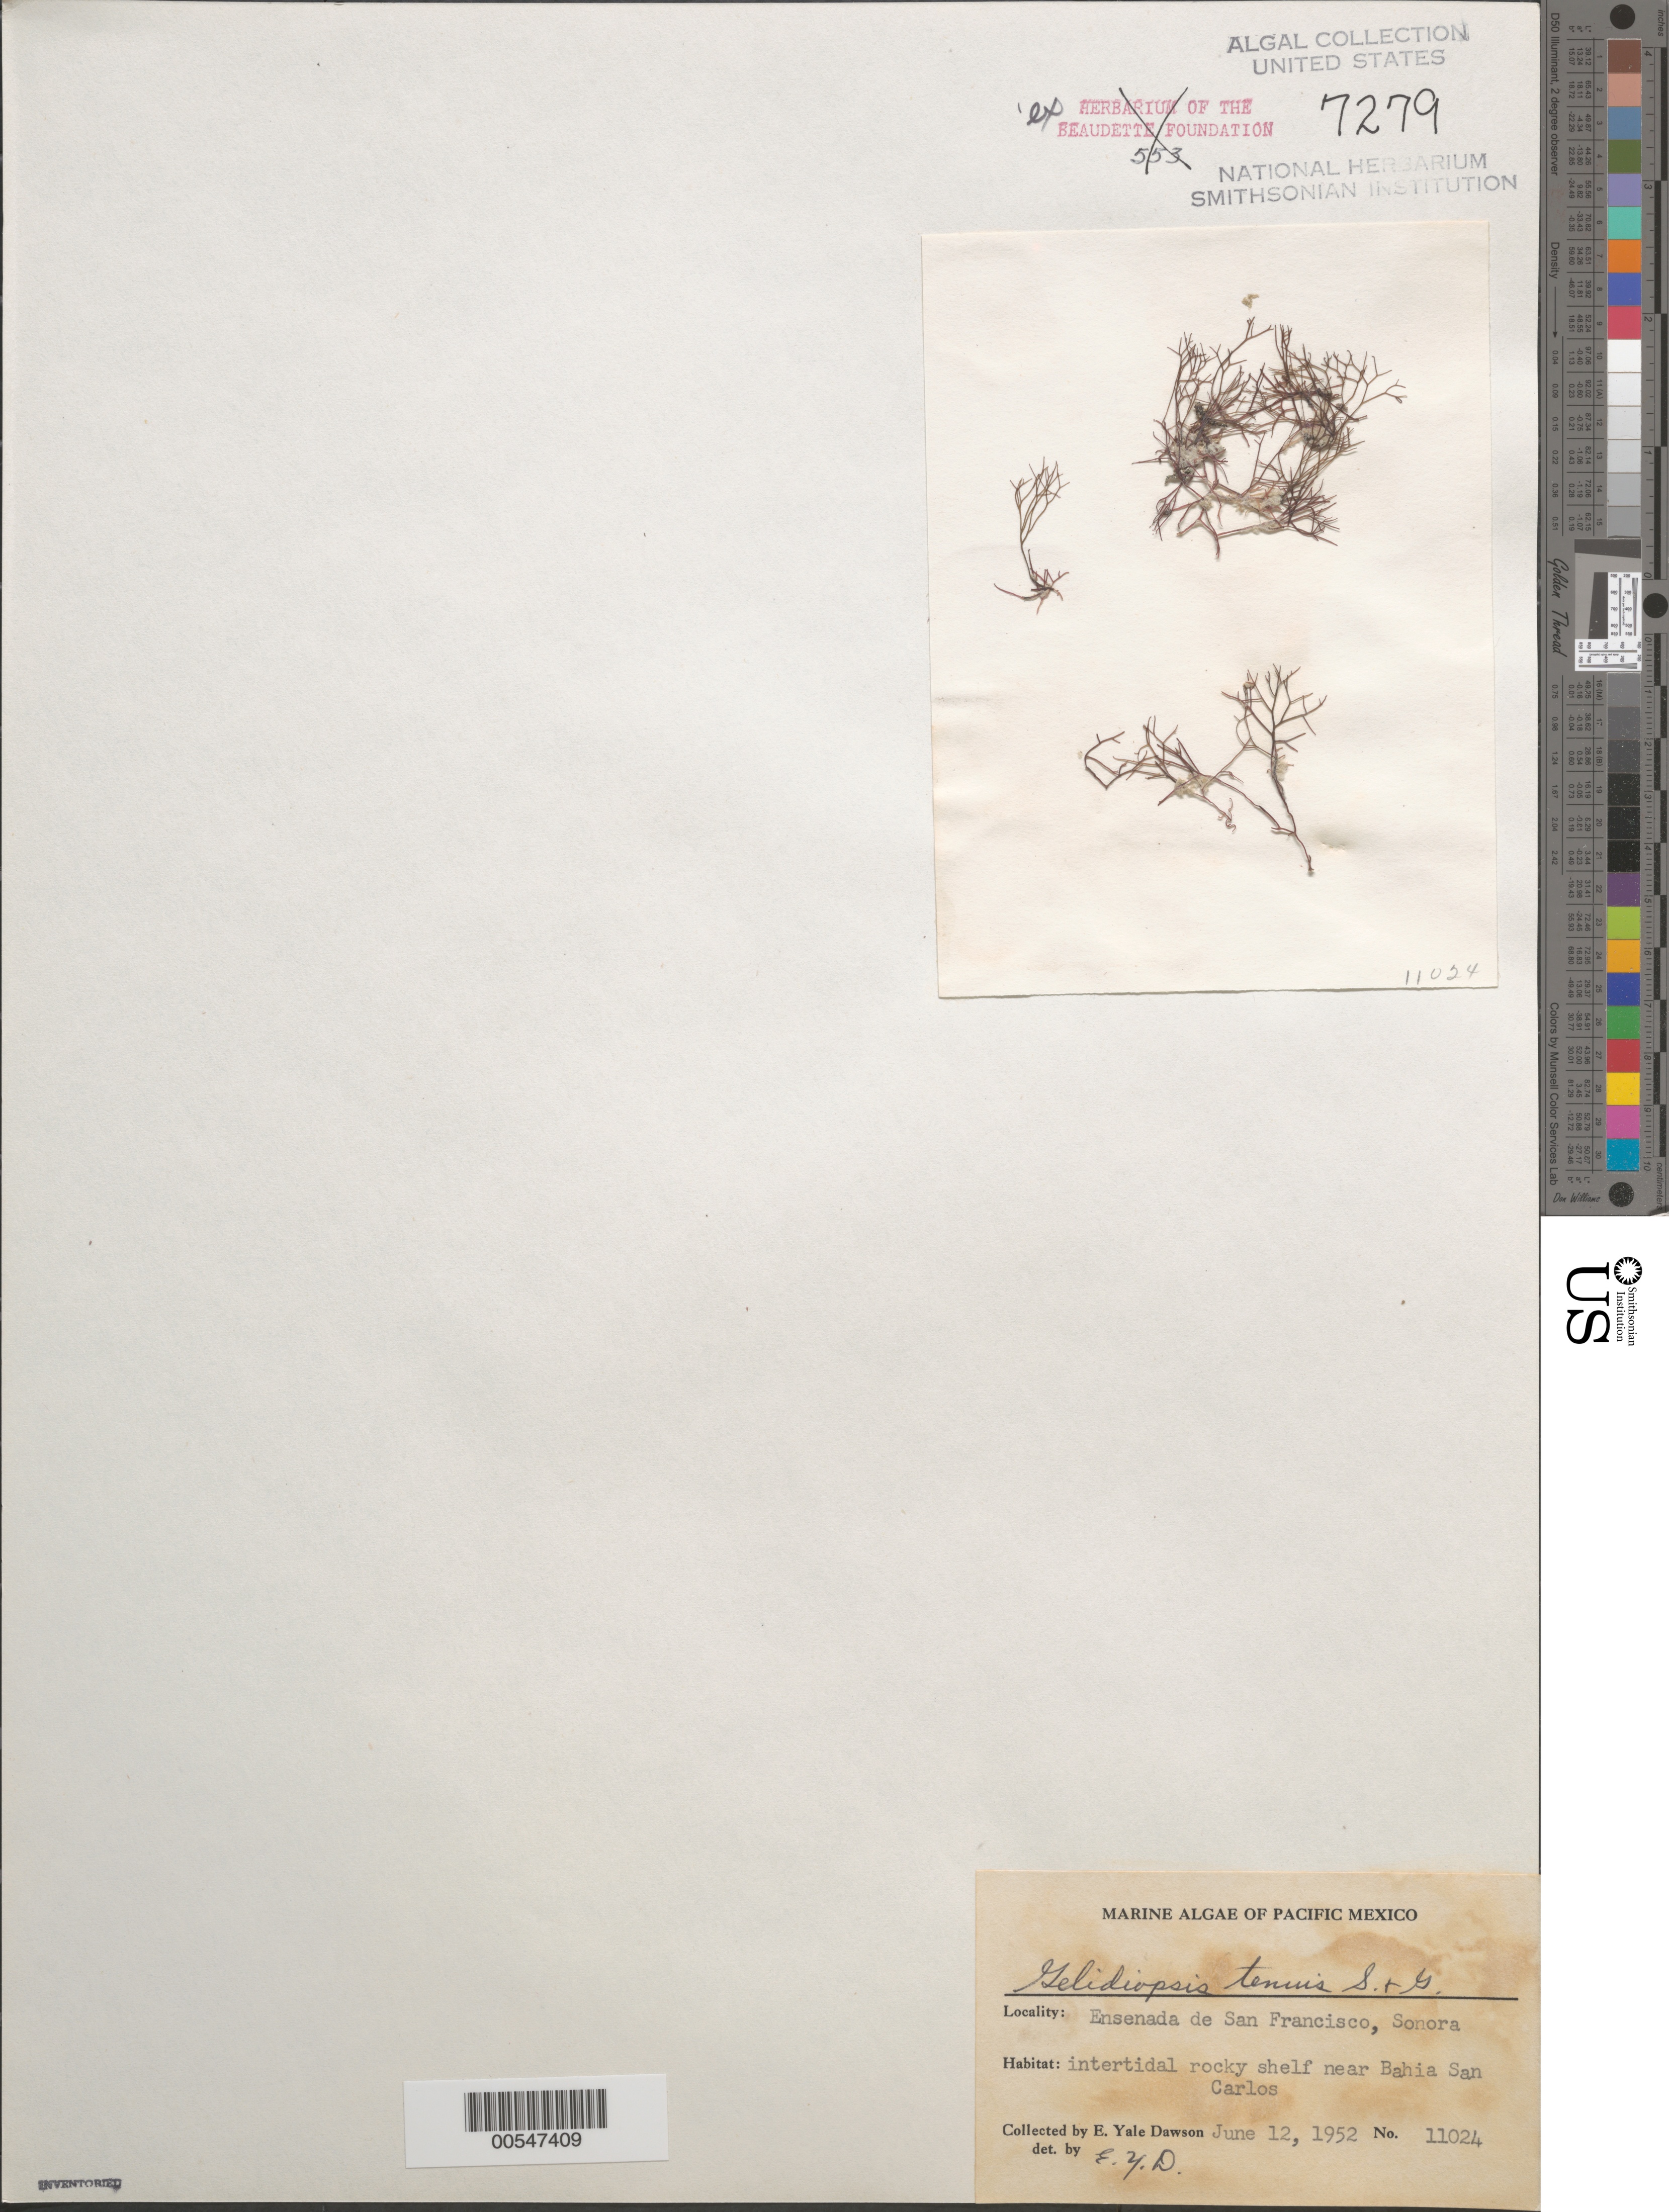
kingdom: Plantae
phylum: Rhodophyta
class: Florideophyceae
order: Gracilariales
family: Gracilariaceae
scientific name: Gelidiopsis tenuis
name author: Setch. & N.L. Gardner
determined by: Algae name updating Project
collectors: E. Y. Dawson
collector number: EYD 11024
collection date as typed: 12 Jun 1952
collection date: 1952-06-12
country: Mexico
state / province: Sonora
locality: Ensenada de San Francisco near Bahia San Carlos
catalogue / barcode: US 7279